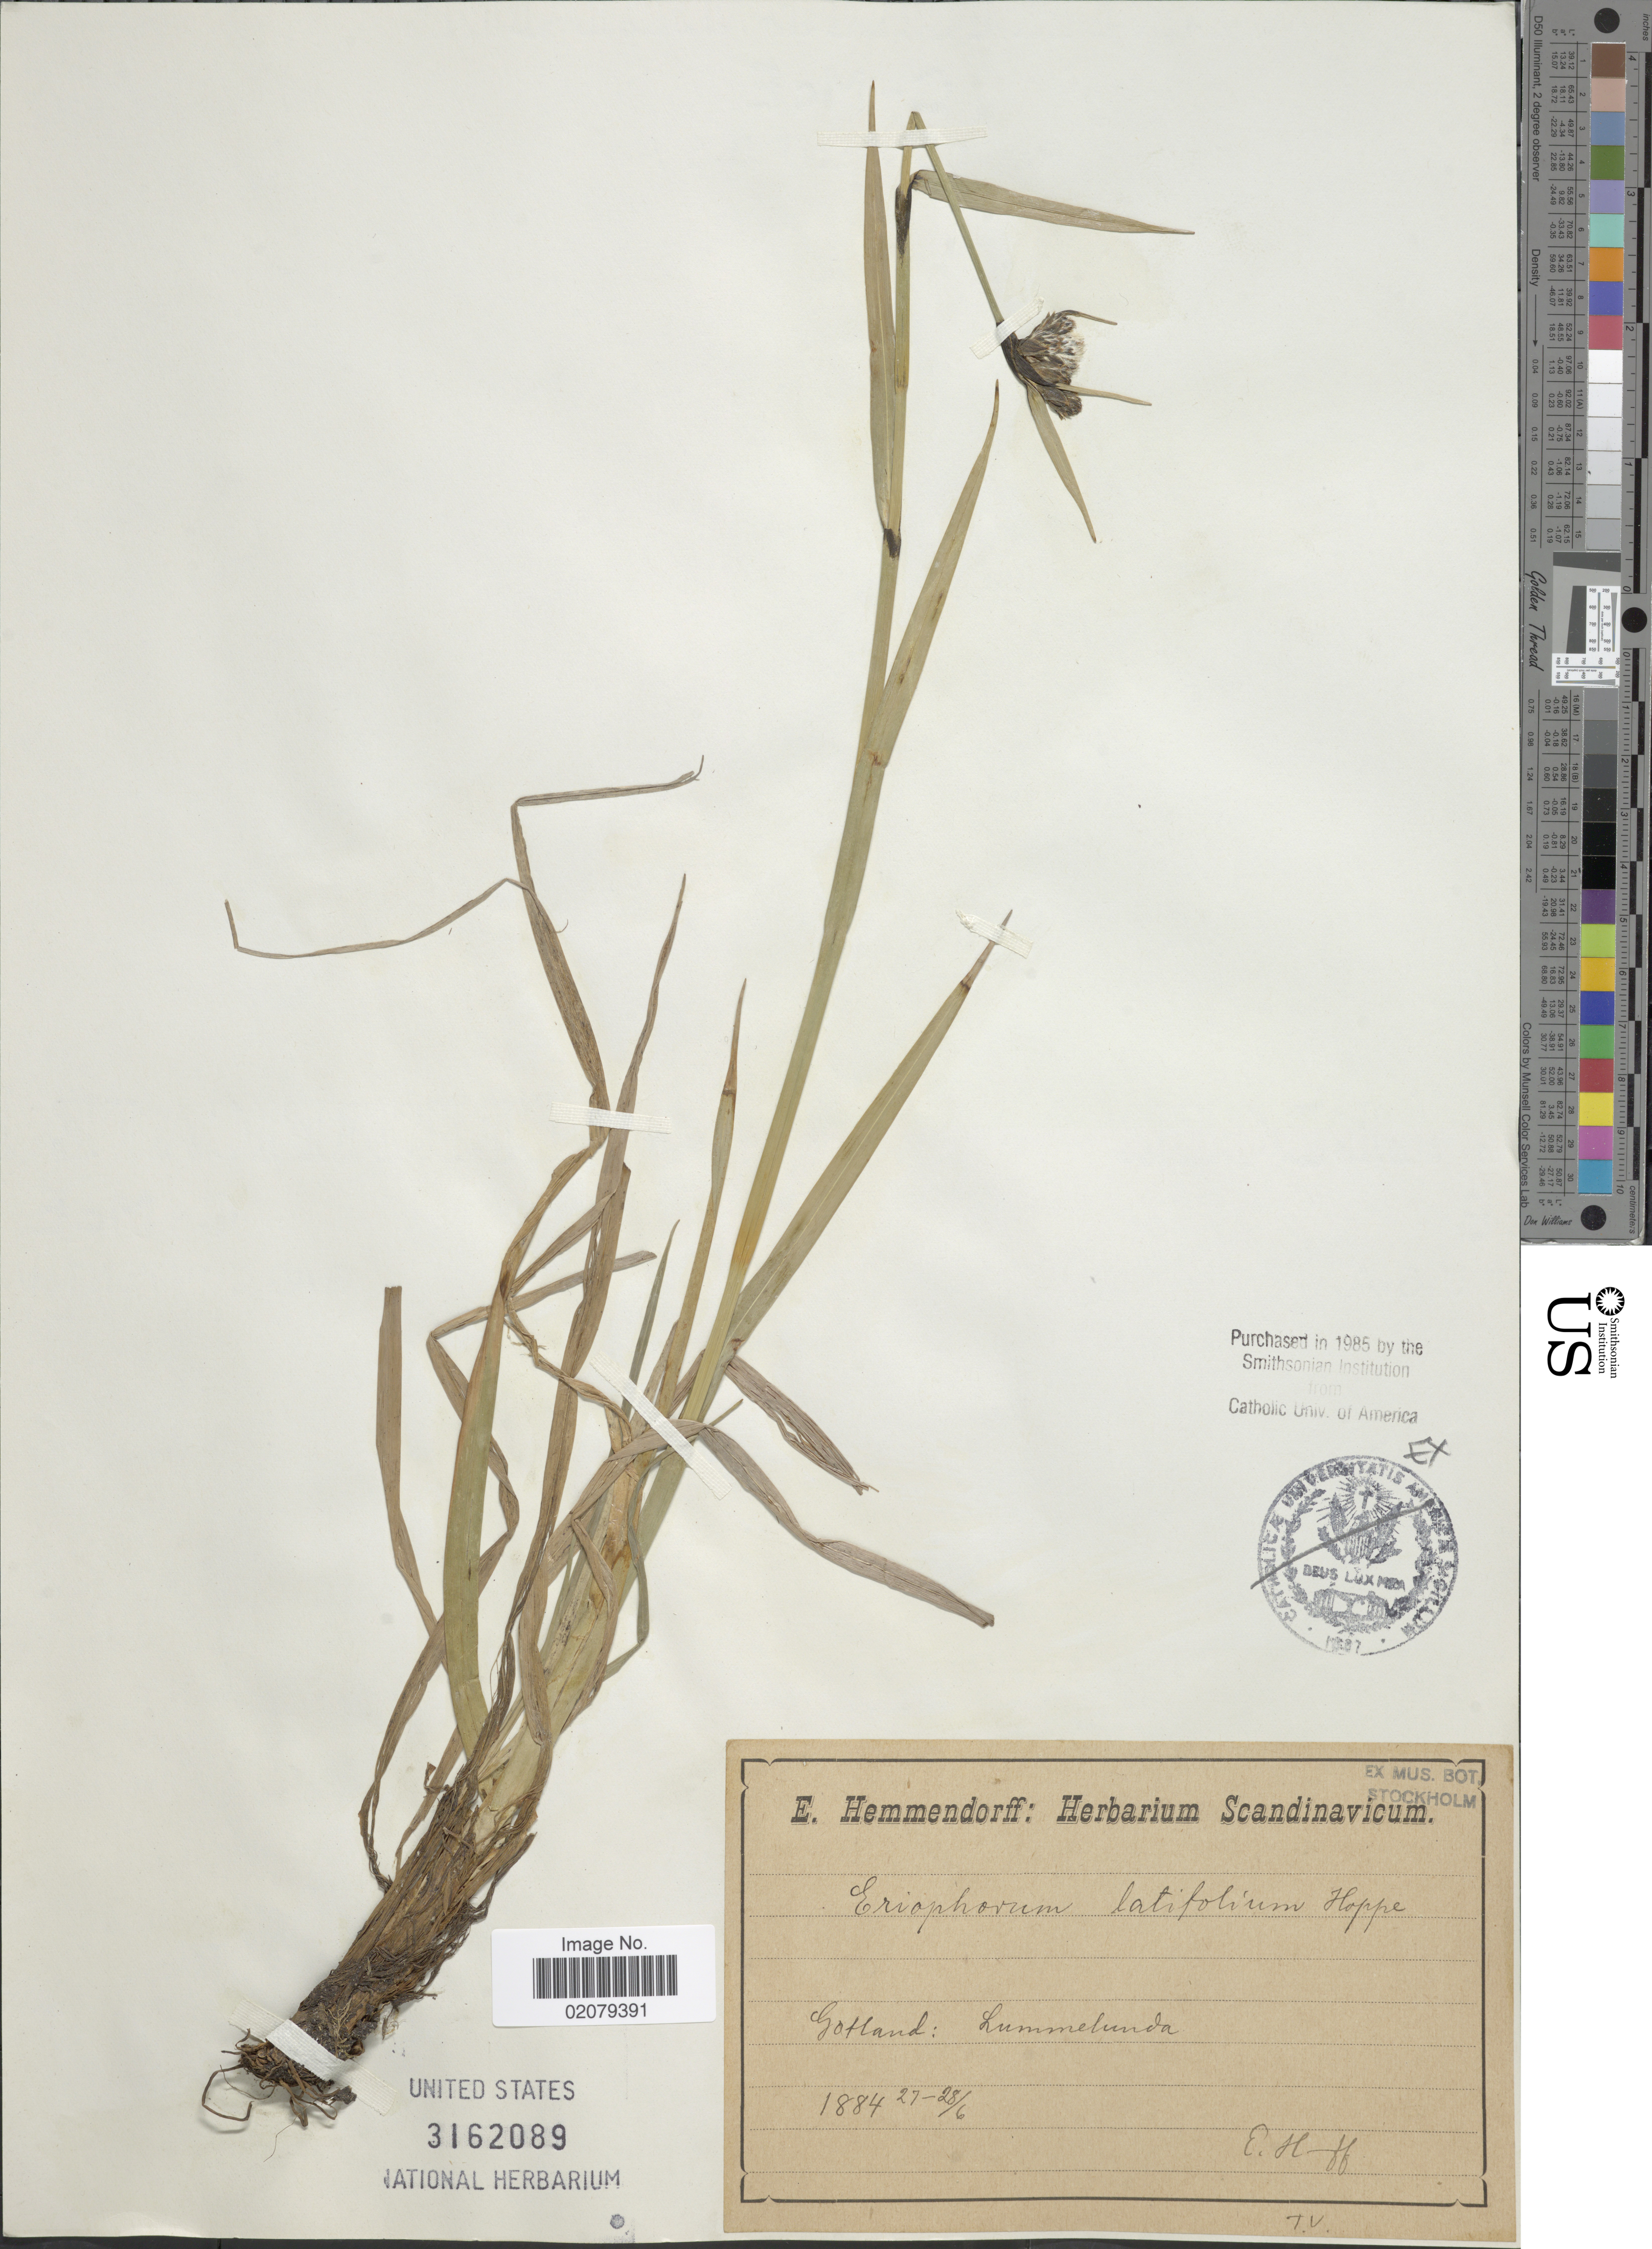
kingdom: Plantae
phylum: Tracheophyta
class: Liliopsida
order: Poales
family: Cyperaceae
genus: Eriophorum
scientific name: Eriophorum latifolium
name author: Hoppe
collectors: E. Hemmendorff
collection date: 1884-06-27/1884-06-28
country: Sweden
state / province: Gotland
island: Gotland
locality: Gotland: Lummelunda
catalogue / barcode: US 3162089